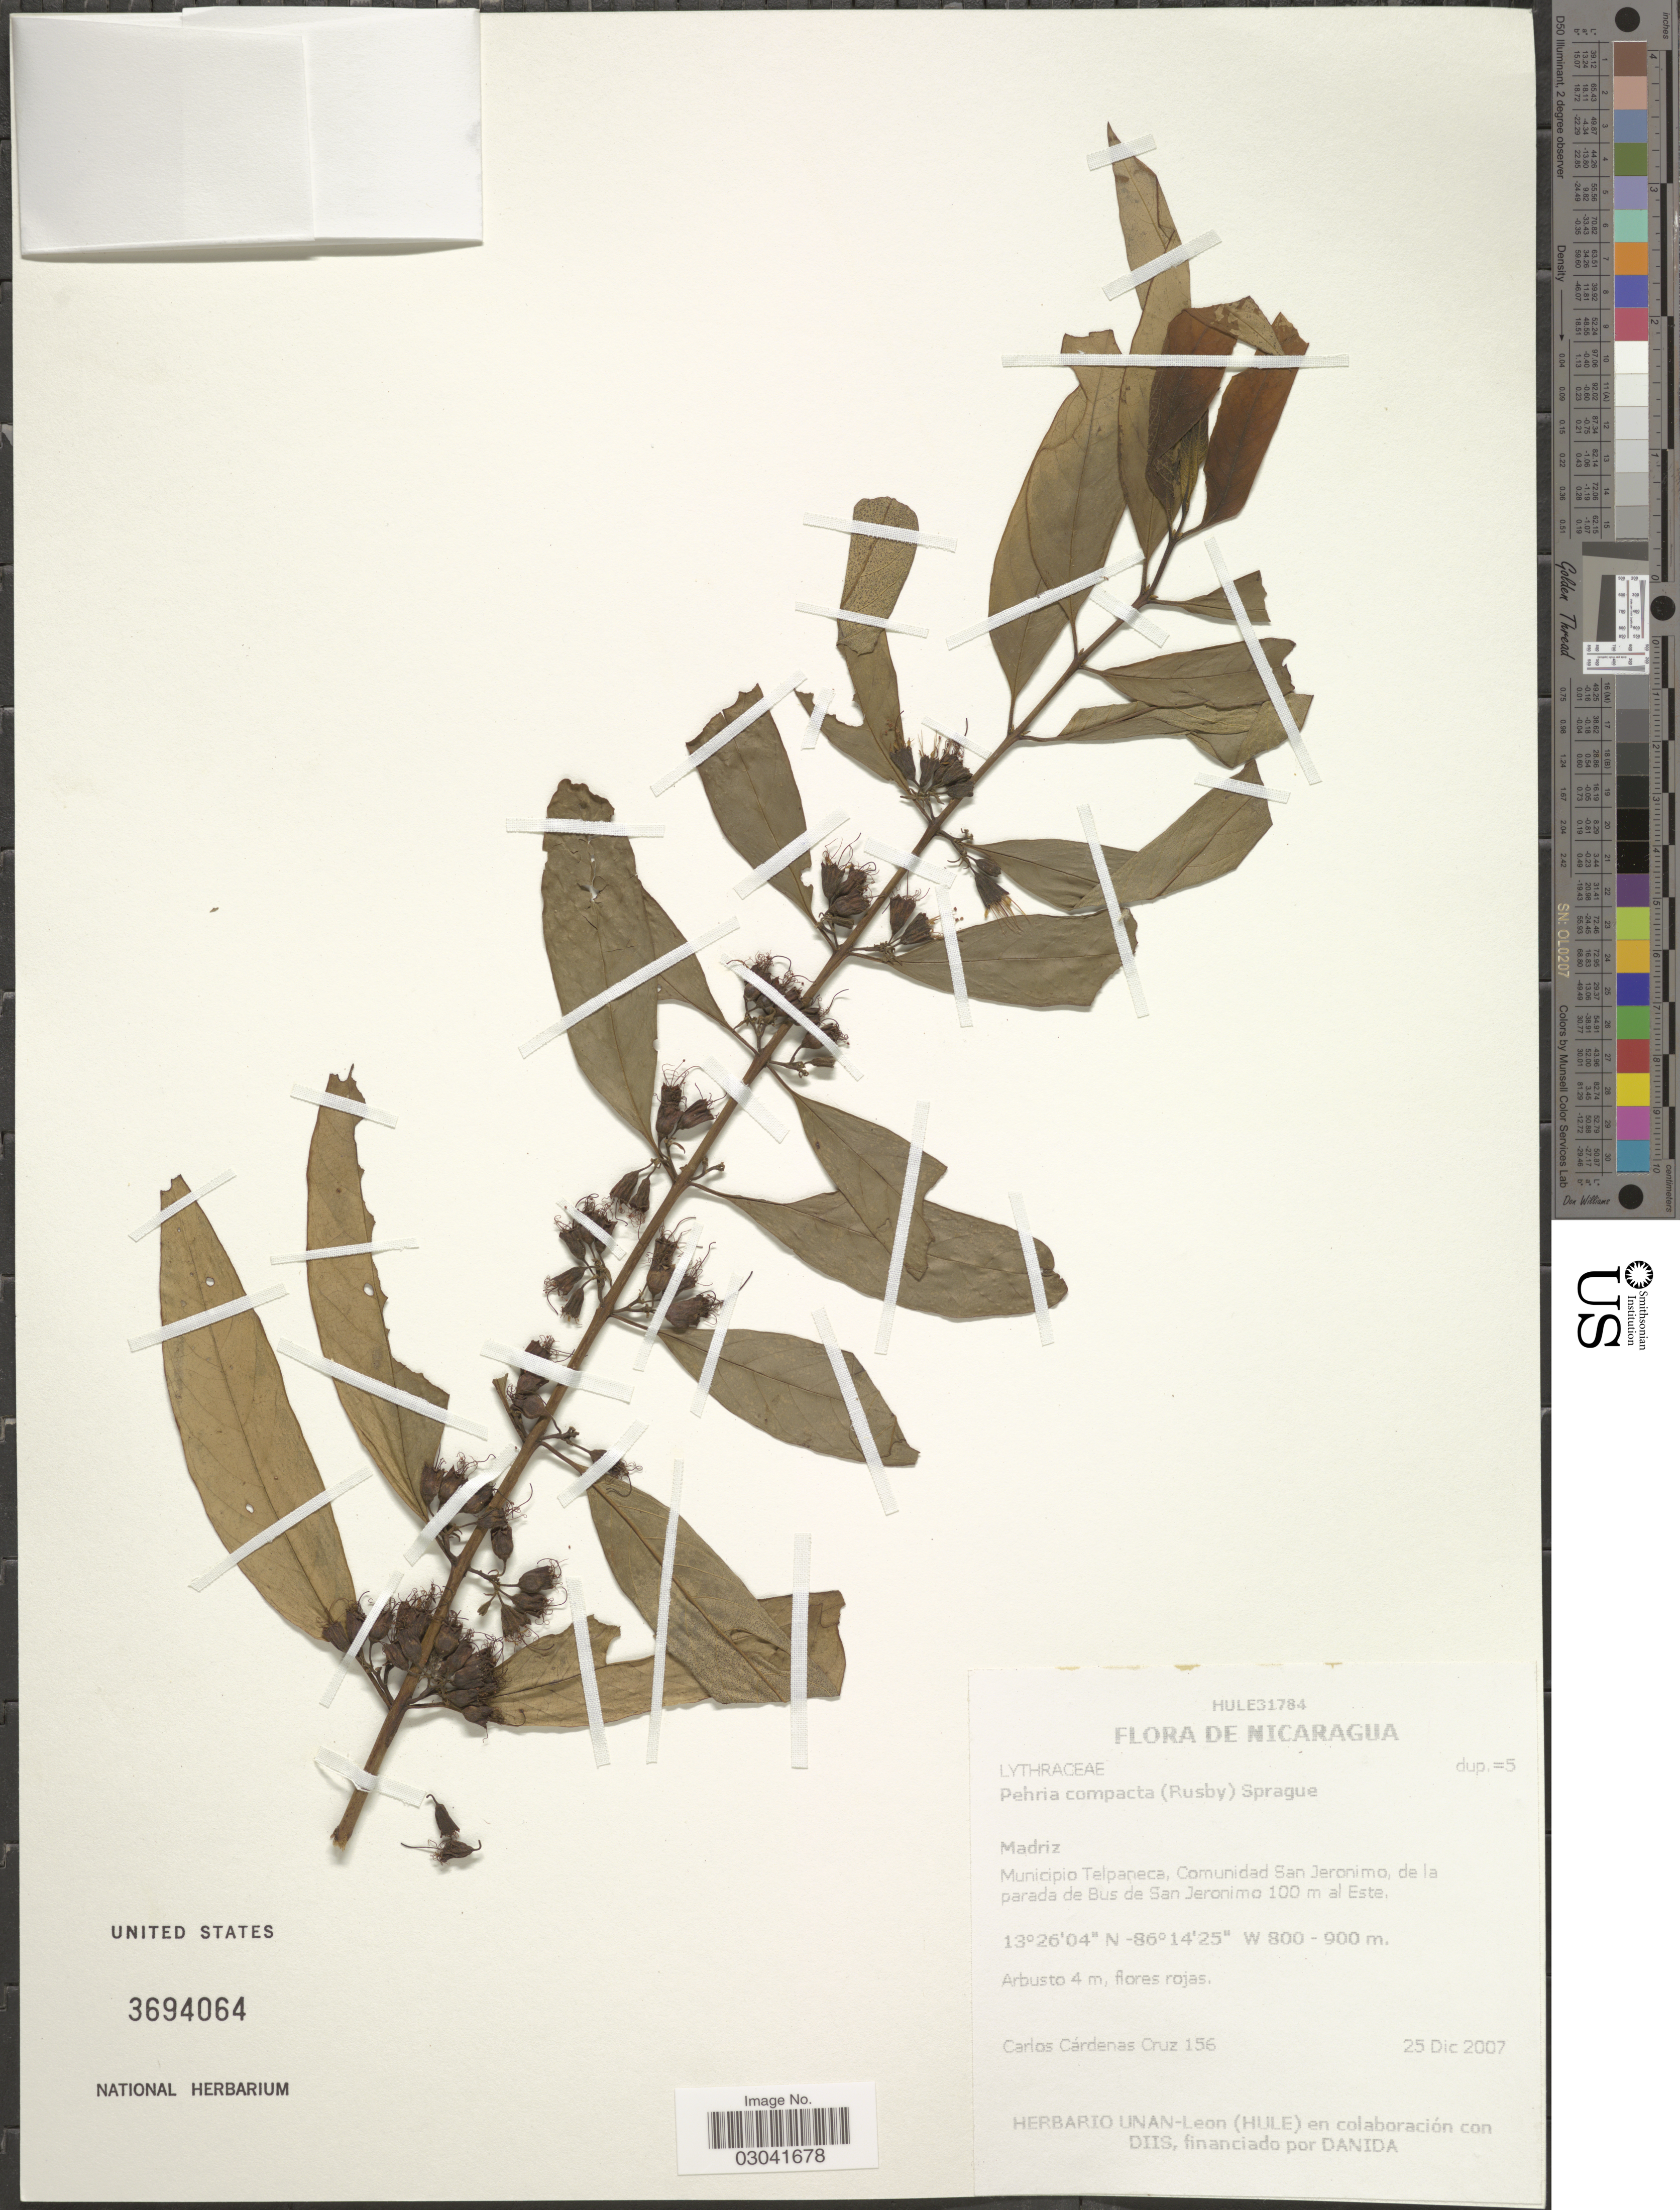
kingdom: Plantae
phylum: Tracheophyta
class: Magnoliopsida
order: Myrtales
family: Lythraceae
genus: Pehria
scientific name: Pehria compacta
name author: Sprague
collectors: C. Cárdenas Cruz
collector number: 156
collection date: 2007-12-25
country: Nicaragua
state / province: Madriz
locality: Municipio Telpaneca, Comunidad San Jeronimo, de la parada de Bus de San Jeronimo 100 m al Este.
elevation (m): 800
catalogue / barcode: US 3694064